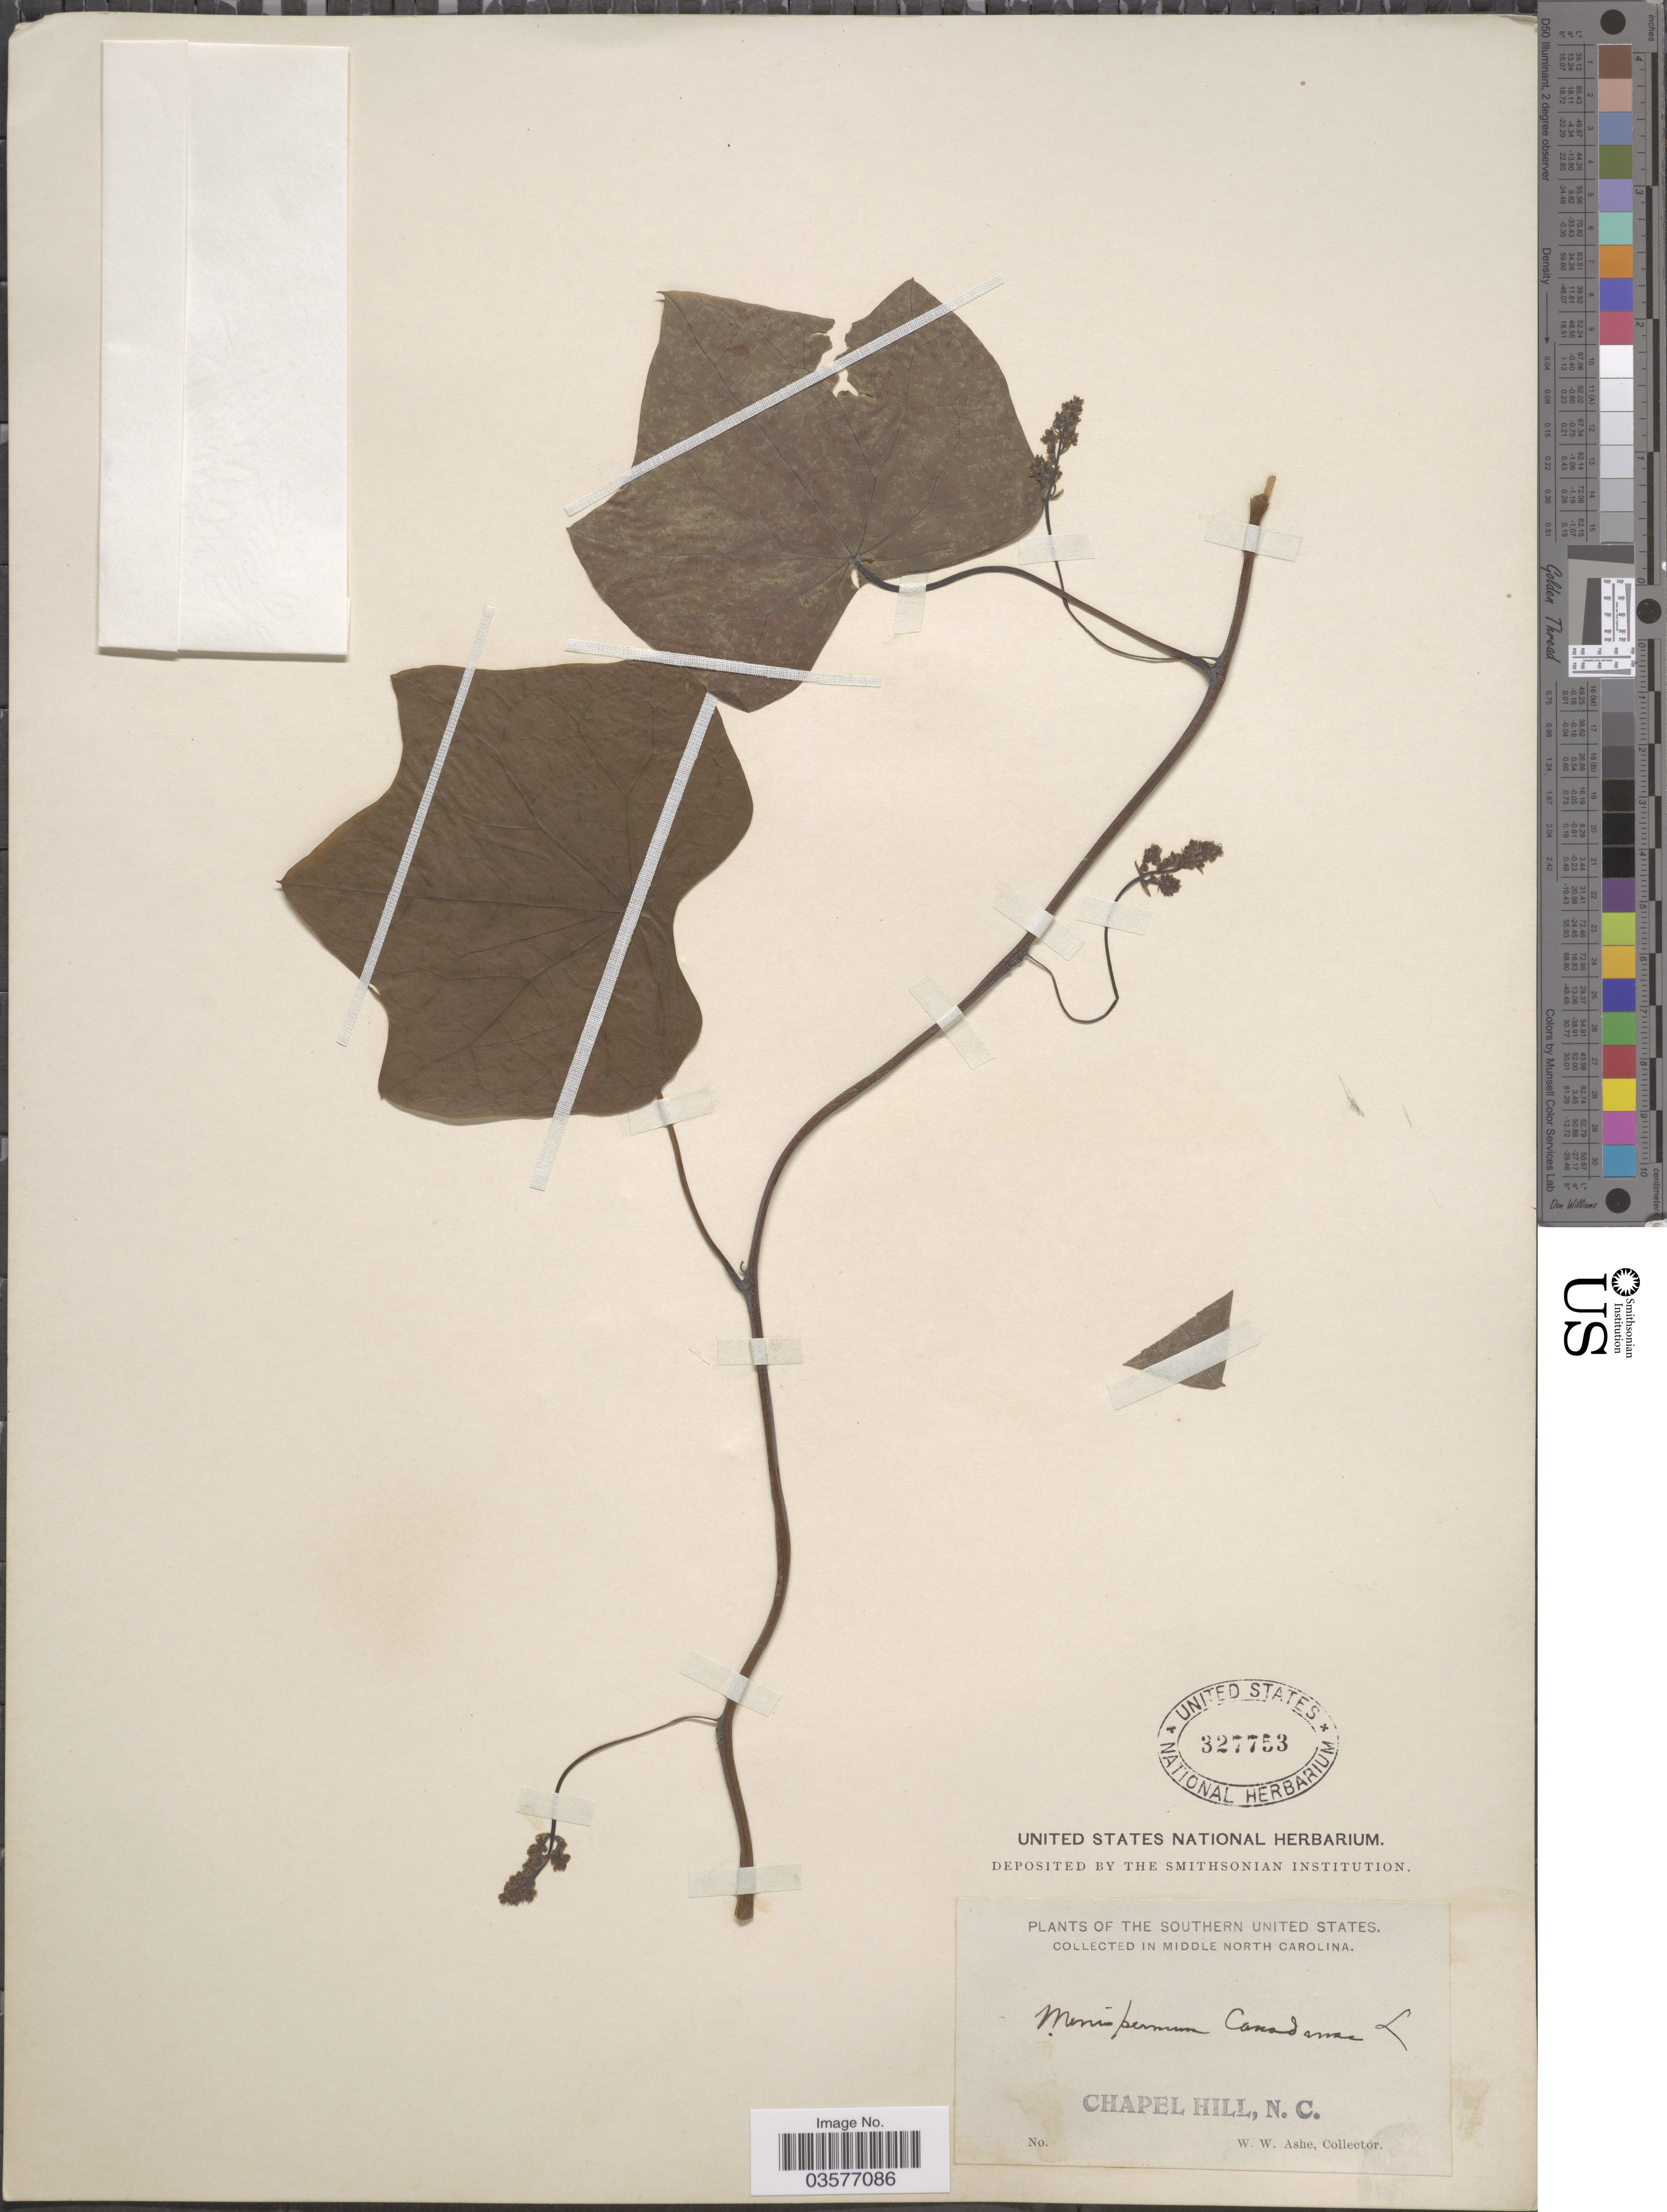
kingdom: Plantae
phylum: Tracheophyta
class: Magnoliopsida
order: Ranunculales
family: Menispermaceae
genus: Menispermum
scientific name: Menispermum canadense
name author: L.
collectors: W. W. Ashe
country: United States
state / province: North Carolina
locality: The Southern United States. In the middle North Carolina. Chapel Hill.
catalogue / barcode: US 327753